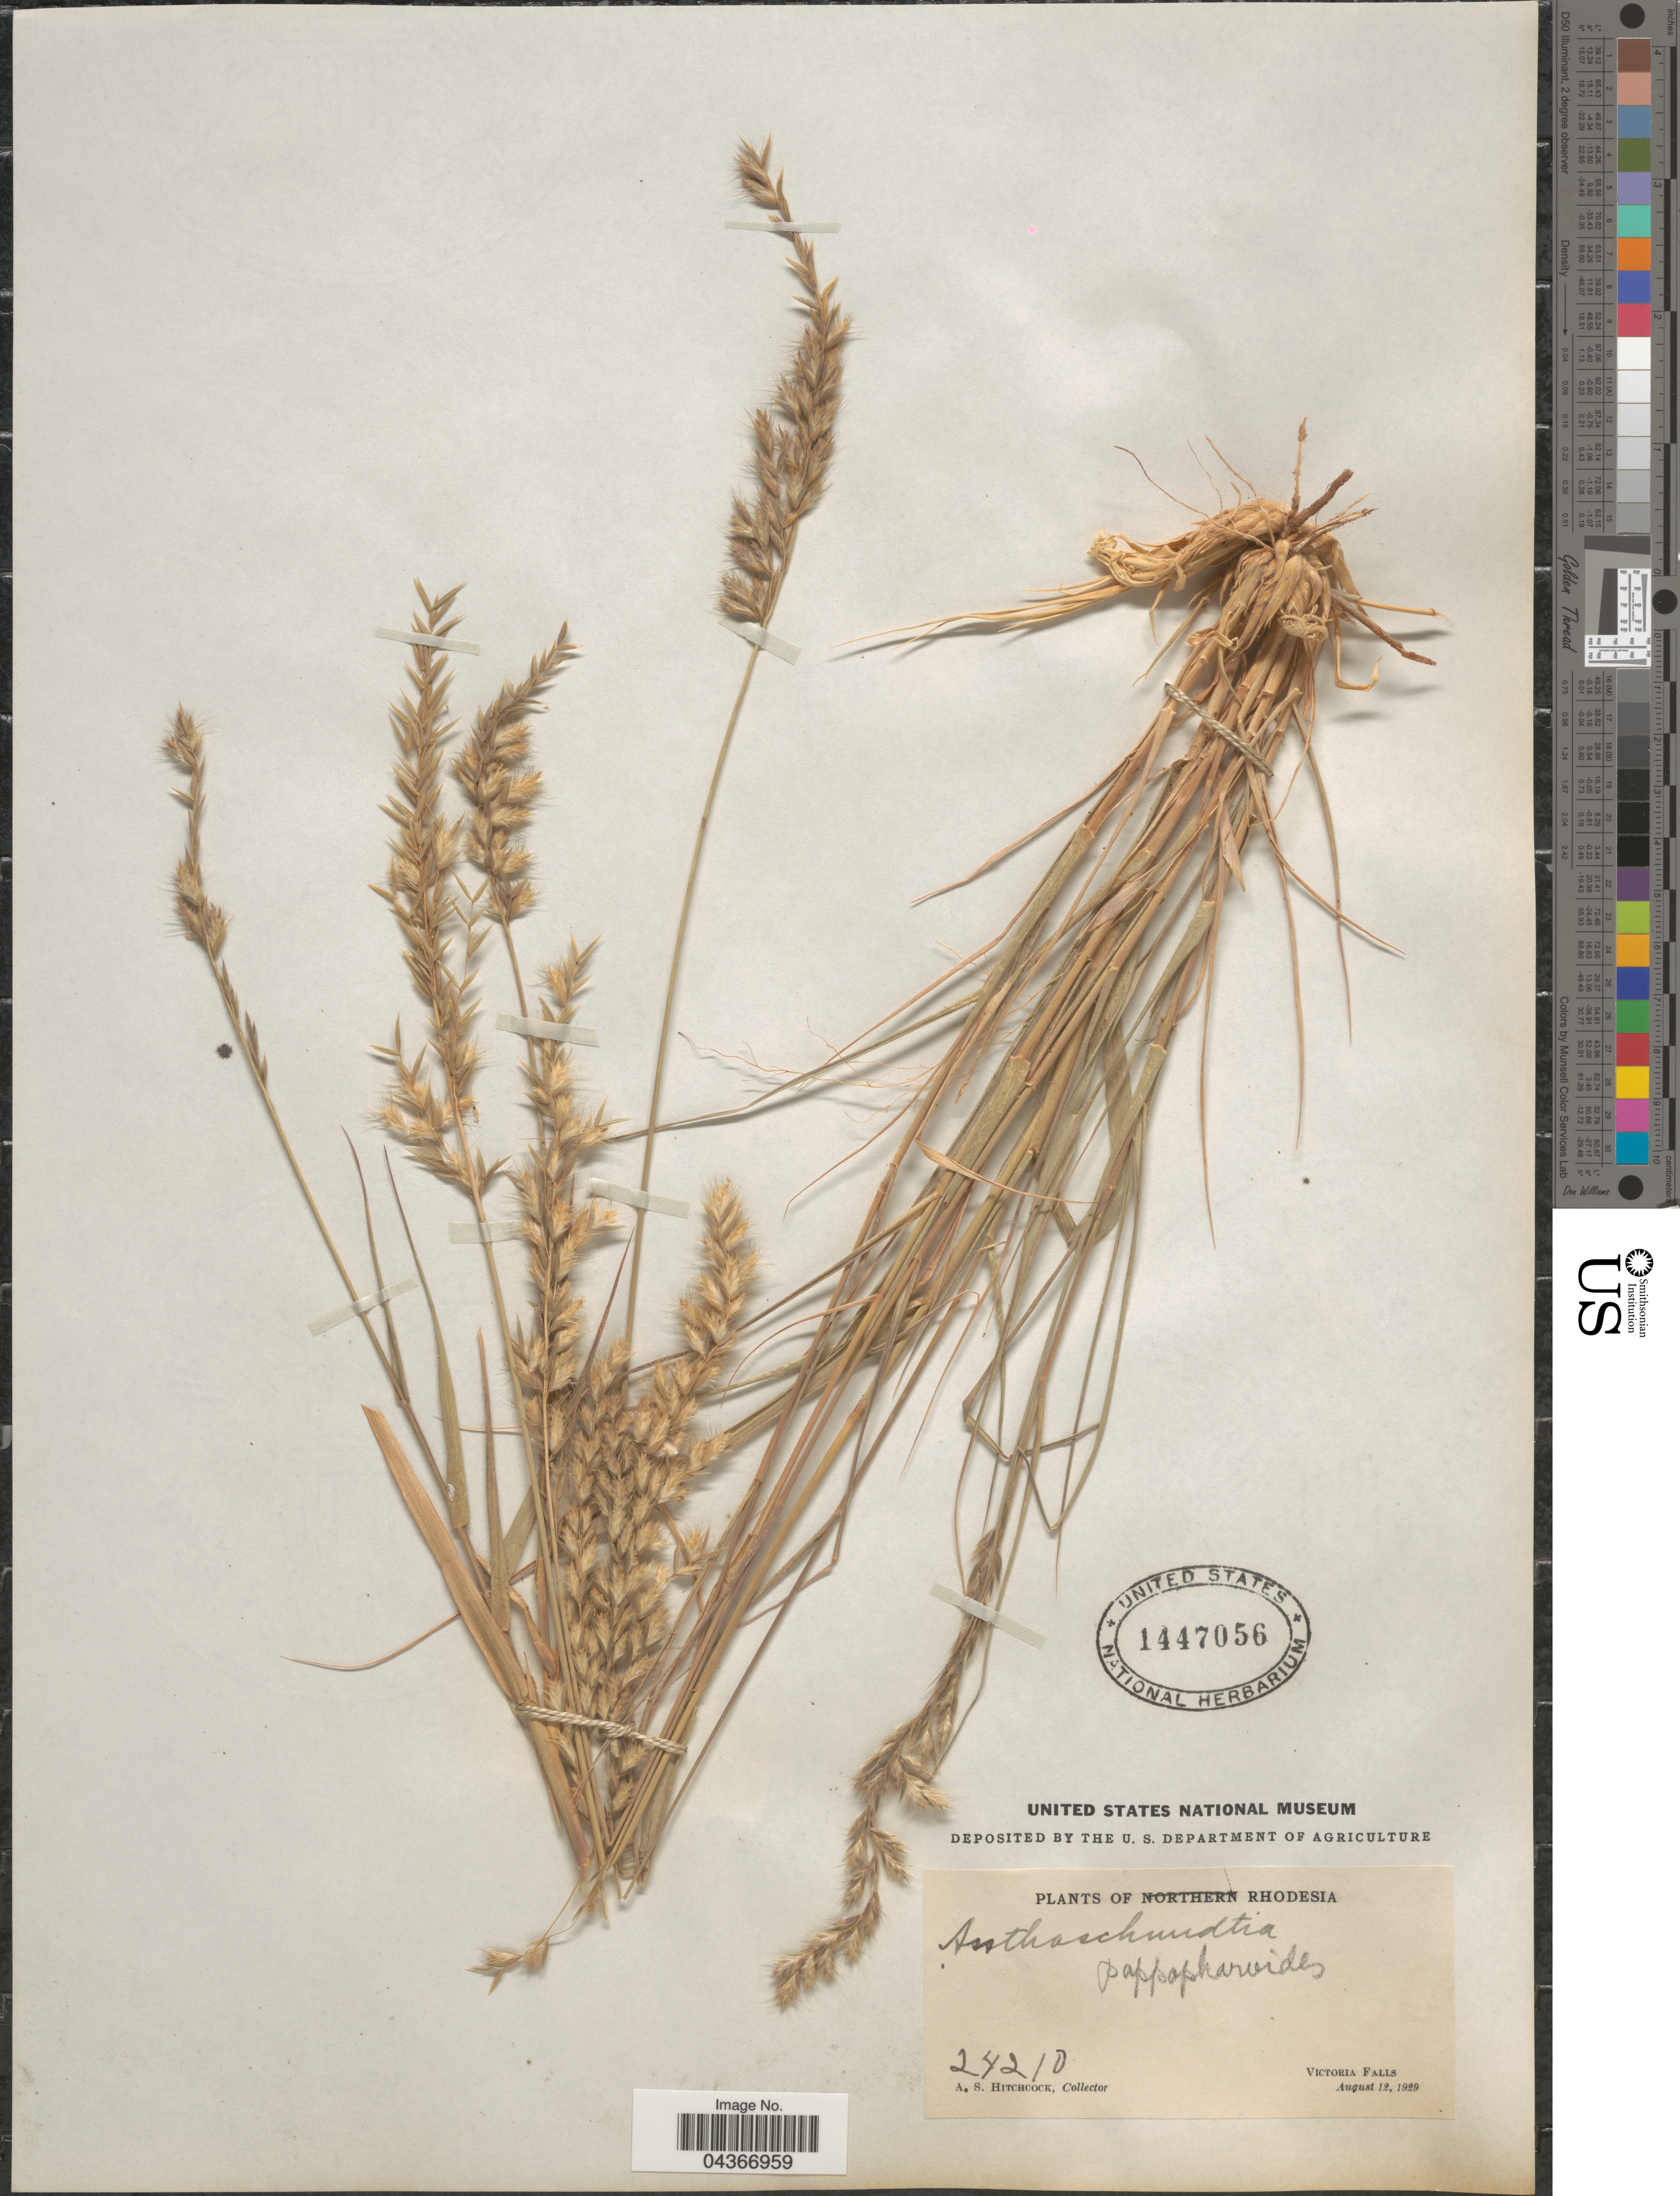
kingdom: Plantae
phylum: Tracheophyta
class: Liliopsida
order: Poales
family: Poaceae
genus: Schmidtia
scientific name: Schmidtia pappophoroides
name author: Steud. ex J.A. Schmidt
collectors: A. S. Hitchcock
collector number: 24210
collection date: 1929-08-12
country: Zimbabwe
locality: Rhodesia. Victoria Falls.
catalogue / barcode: US 1447056